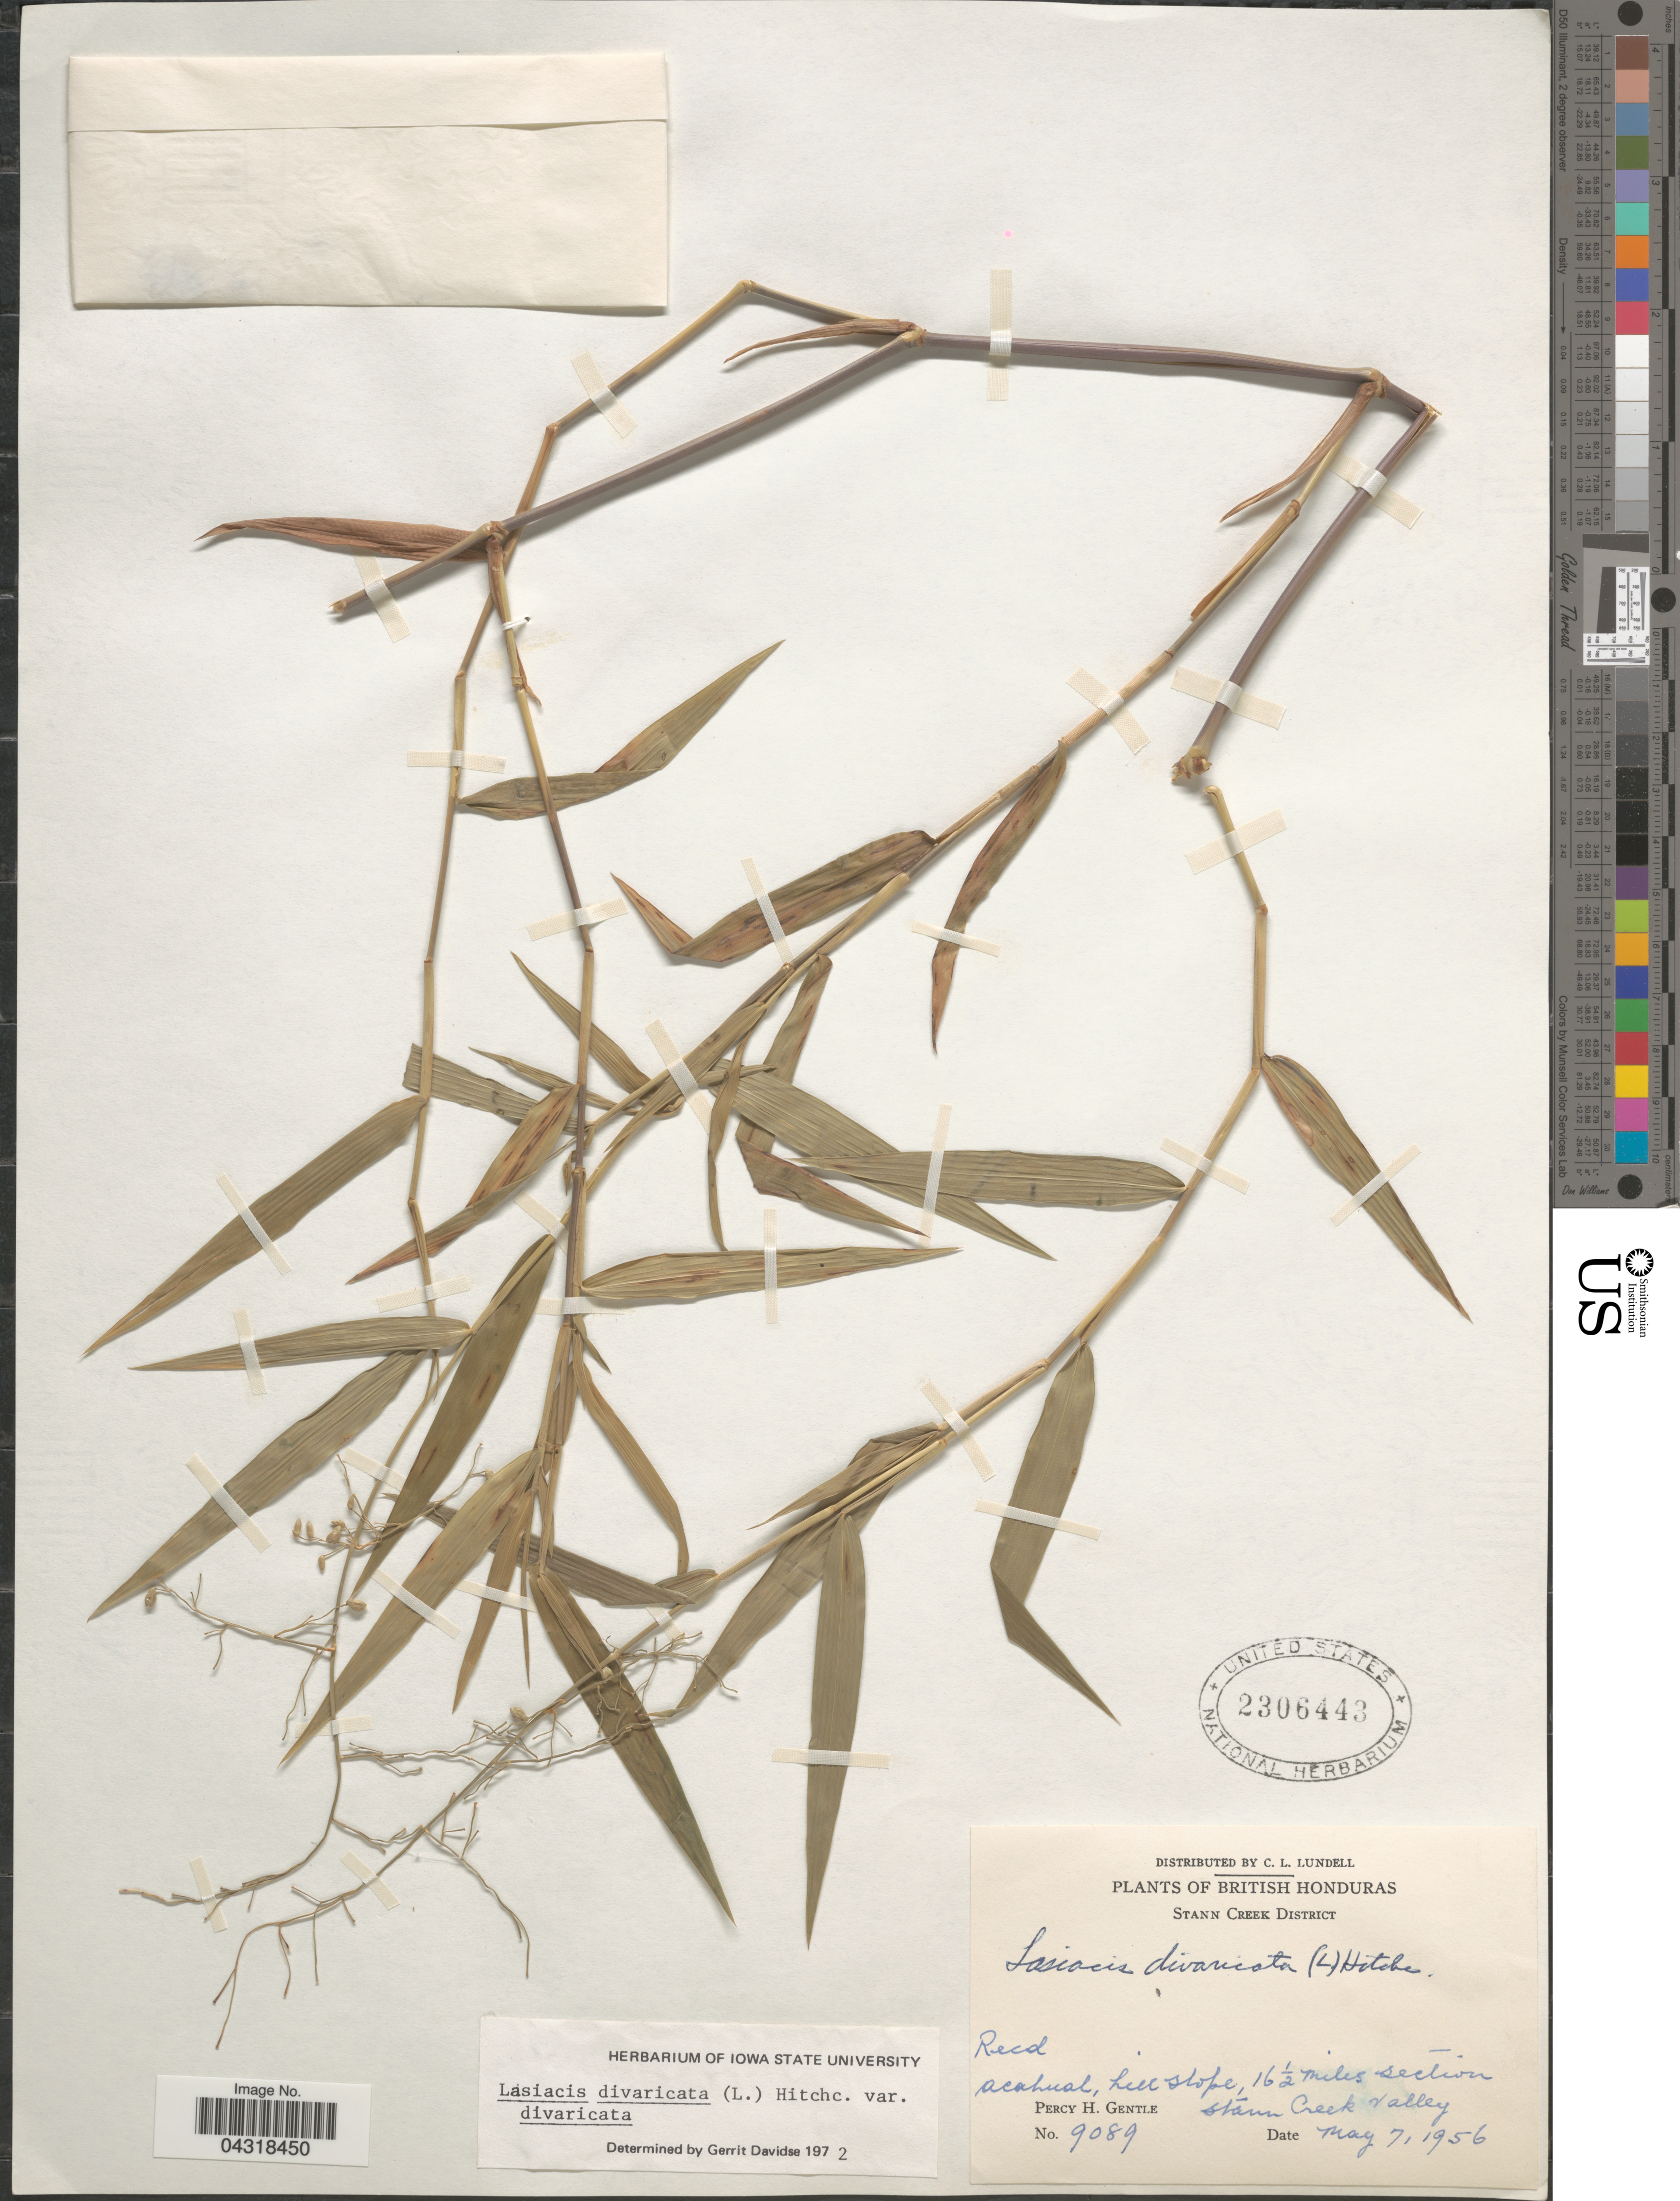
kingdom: Plantae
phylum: Tracheophyta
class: Liliopsida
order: Poales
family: Poaceae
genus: Lasiacis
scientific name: Lasiacis divaricata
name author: (L.) Hitchc.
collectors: P. H. Gentle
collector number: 9089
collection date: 1956-05-07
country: Belize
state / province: Stann Creek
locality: British Honduras. Stann Creek District. acahual, hill slope, 16½ miles section stann Creek Valley.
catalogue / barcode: US 2306443